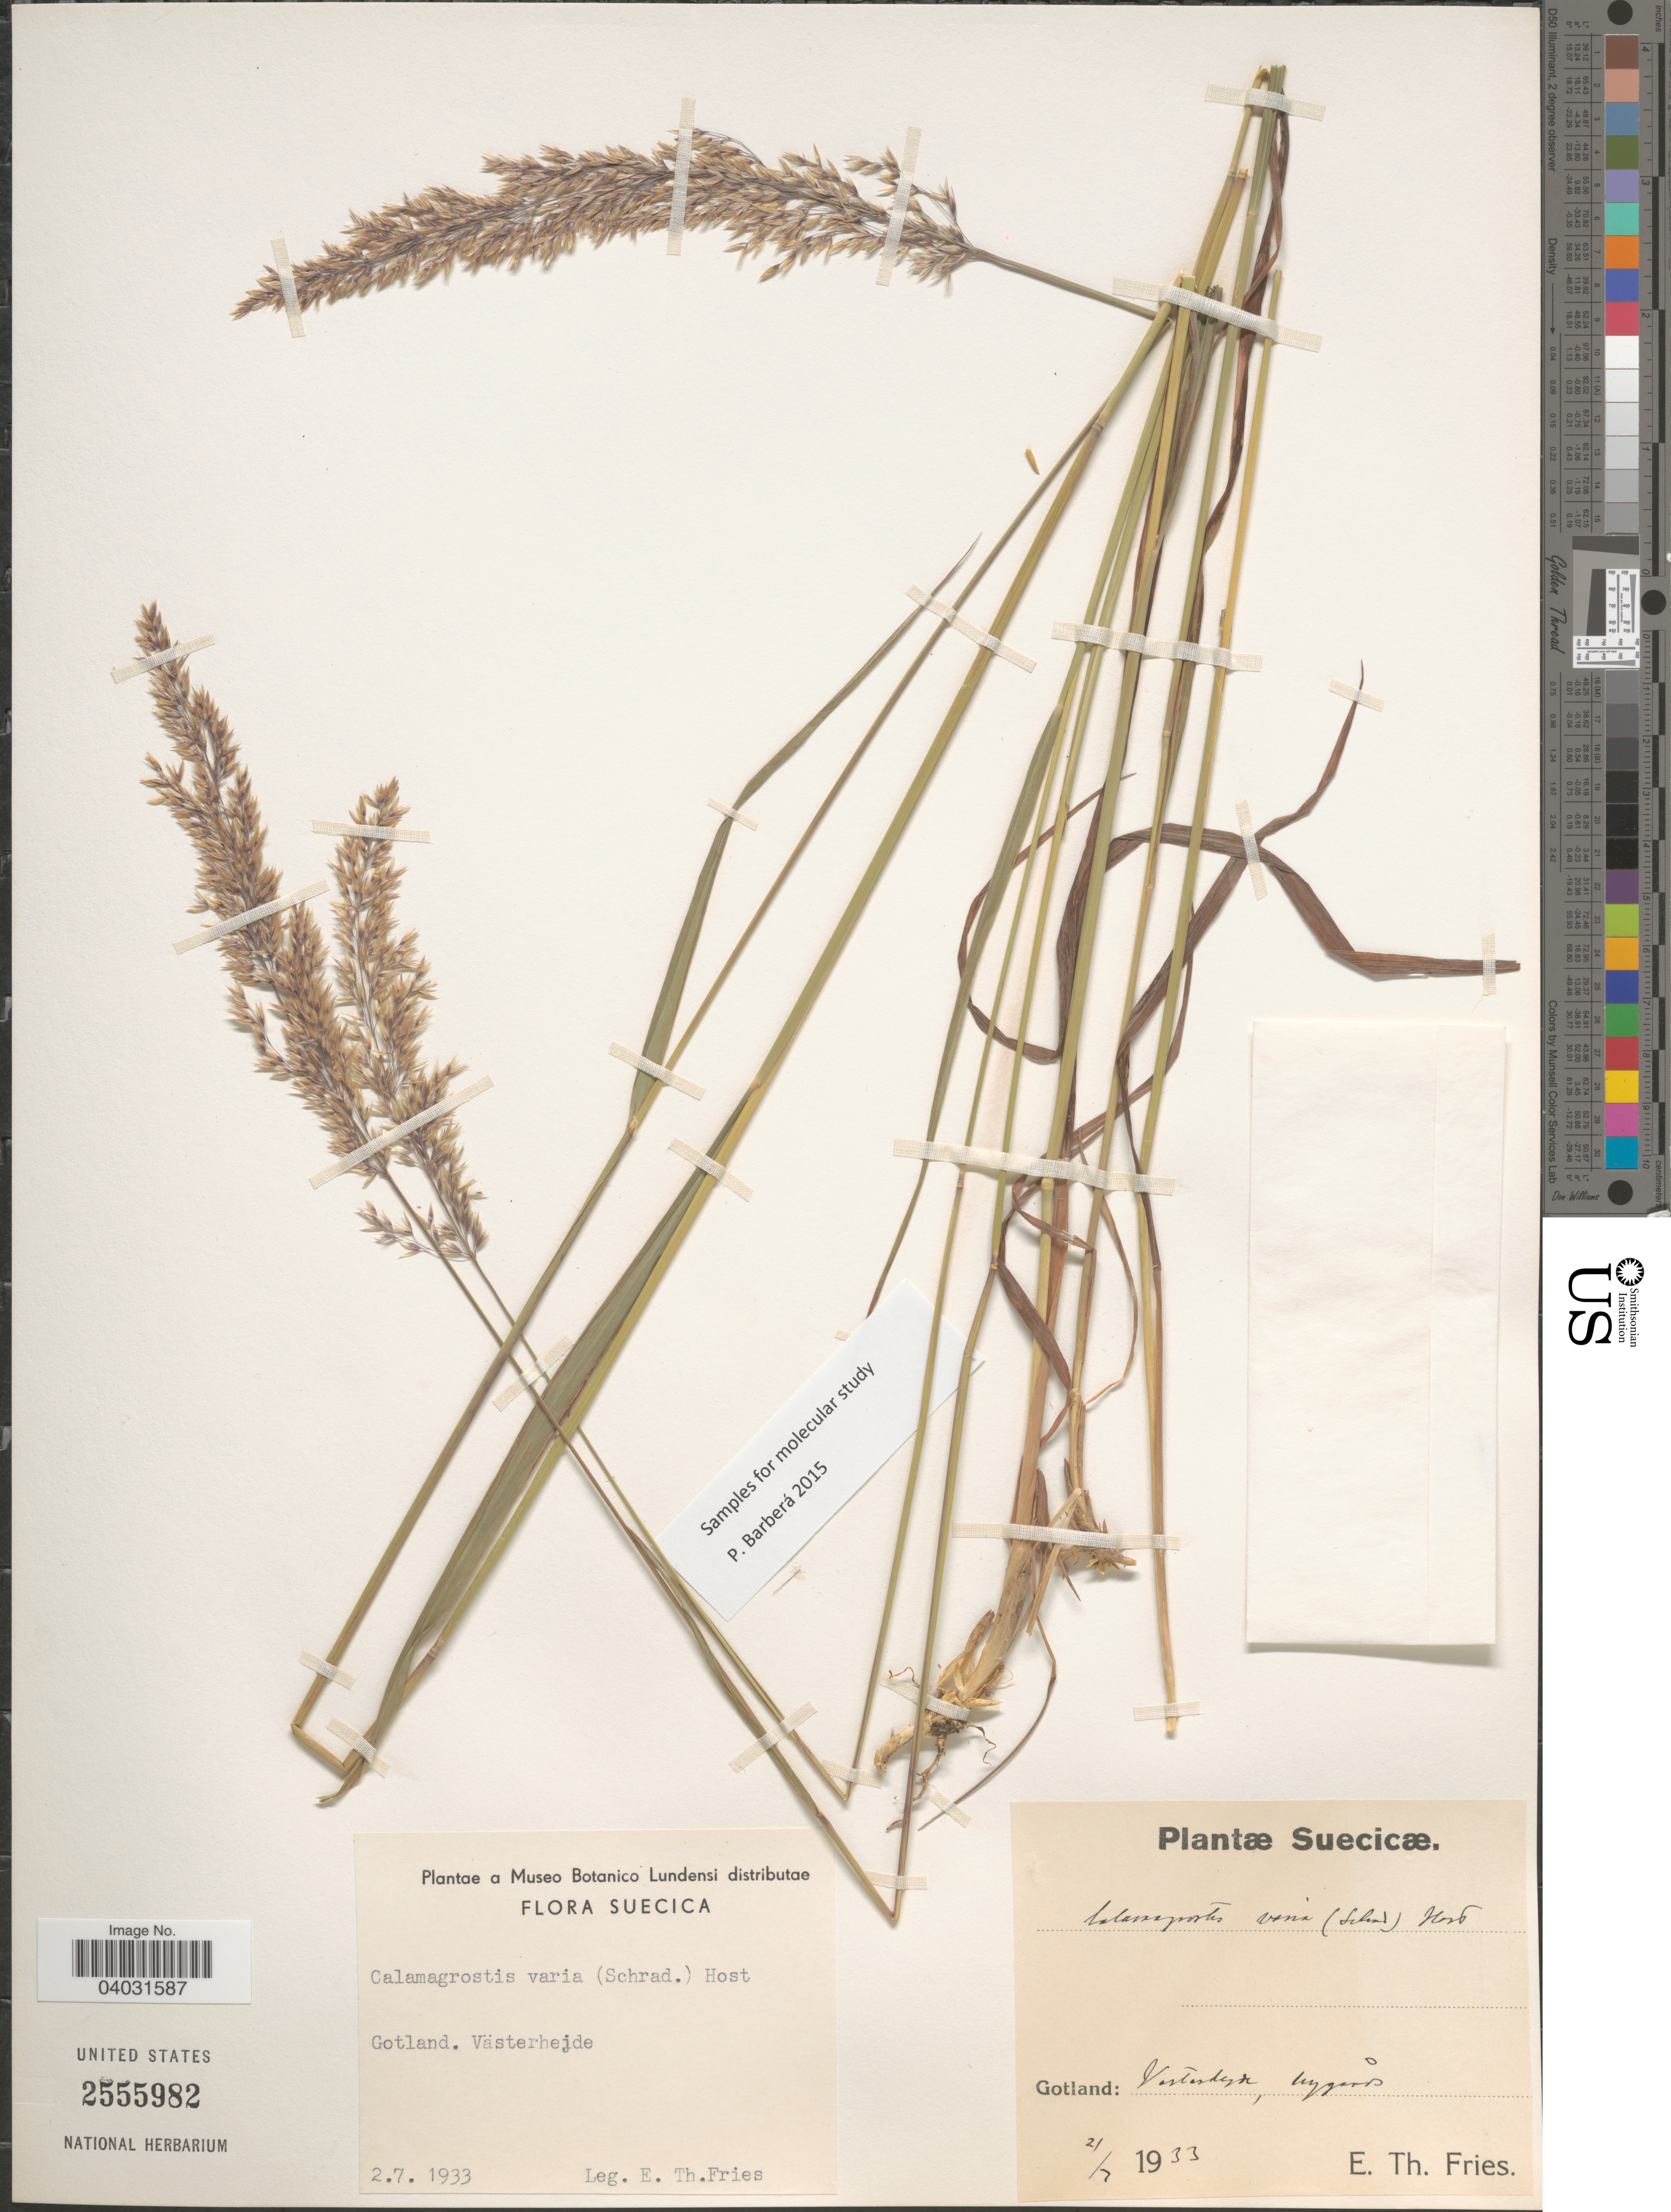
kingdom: Plantae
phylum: Tracheophyta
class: Liliopsida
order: Poales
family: Poaceae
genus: Calamagrostis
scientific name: Calamagrostis varia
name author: Host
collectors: E. Fries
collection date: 1933-07-02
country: Sweden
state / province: Gotland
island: Gotland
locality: Suecica. Gotland. Västerhejde.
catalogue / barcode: US 2555982